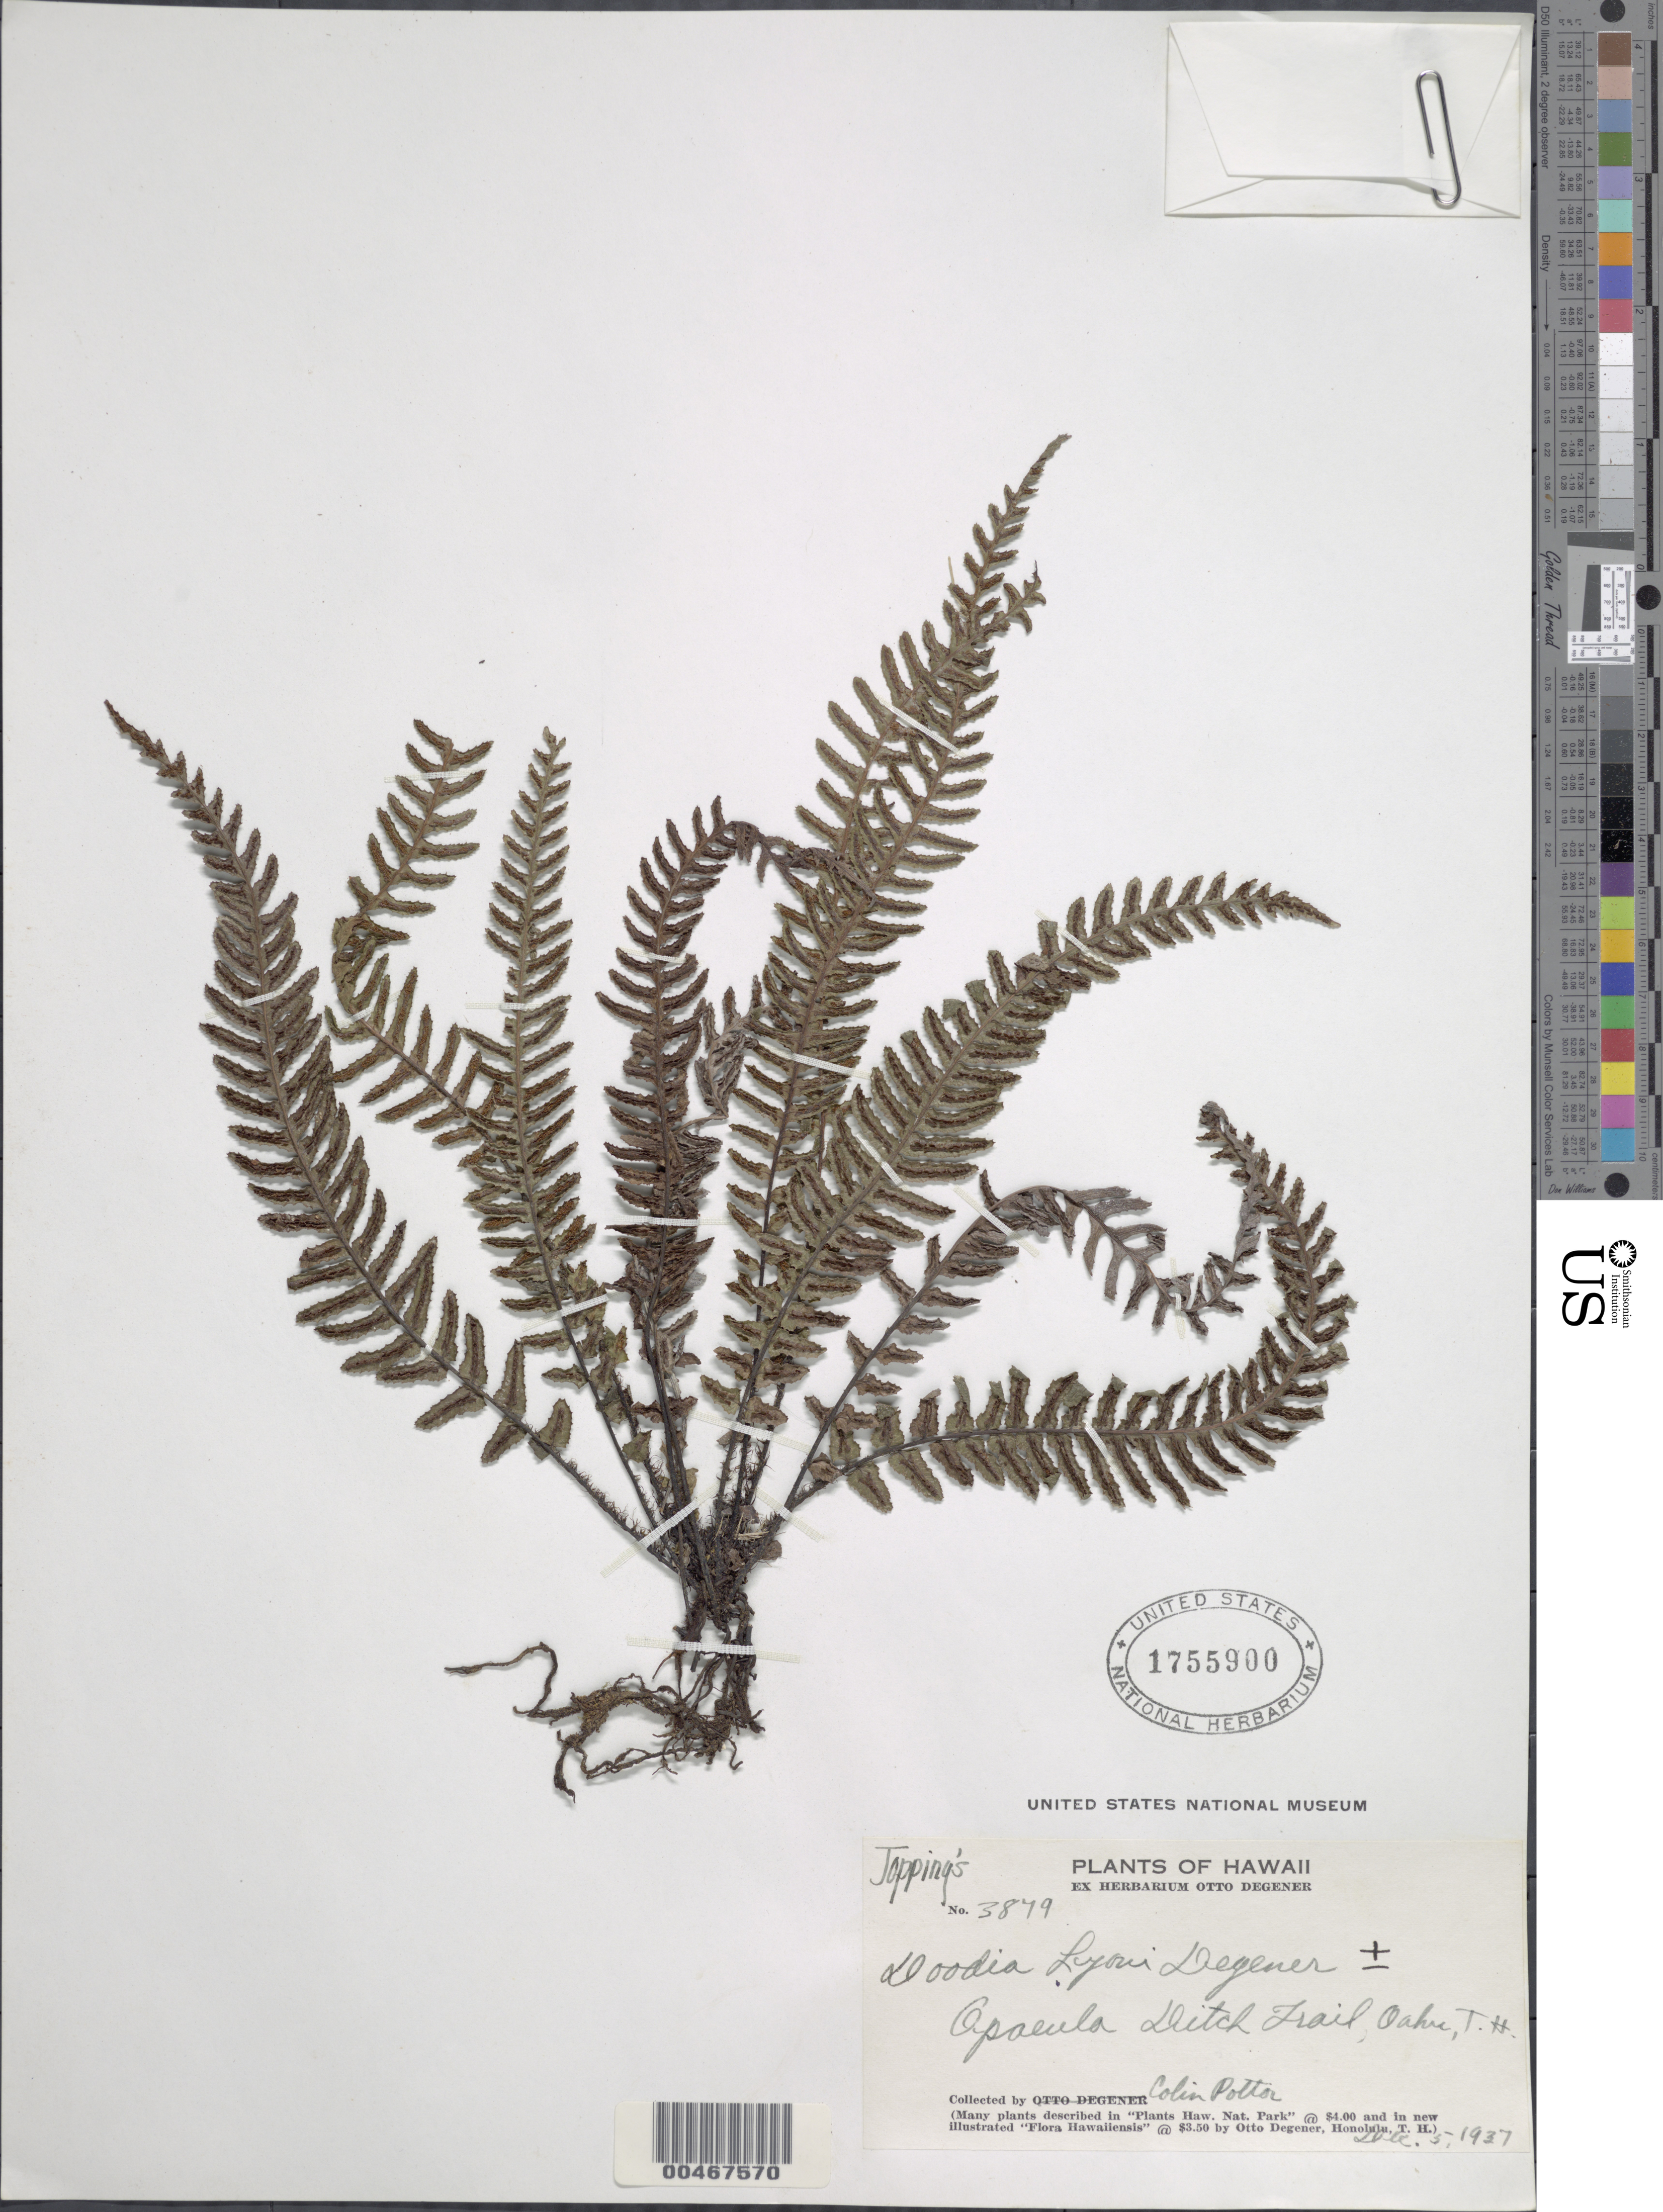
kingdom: Plantae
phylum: Tracheophyta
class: Polypodiopsida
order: Polypodiales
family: Blechnaceae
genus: Doodia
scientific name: Doodia lyonii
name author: O. Deg.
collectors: C. Potter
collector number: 3879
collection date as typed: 5 Dec 1937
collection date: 1937-12-05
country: United States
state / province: Hawaii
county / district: Honolulu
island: Oahu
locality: Opaeula Ditch Trail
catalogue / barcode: US 1755900